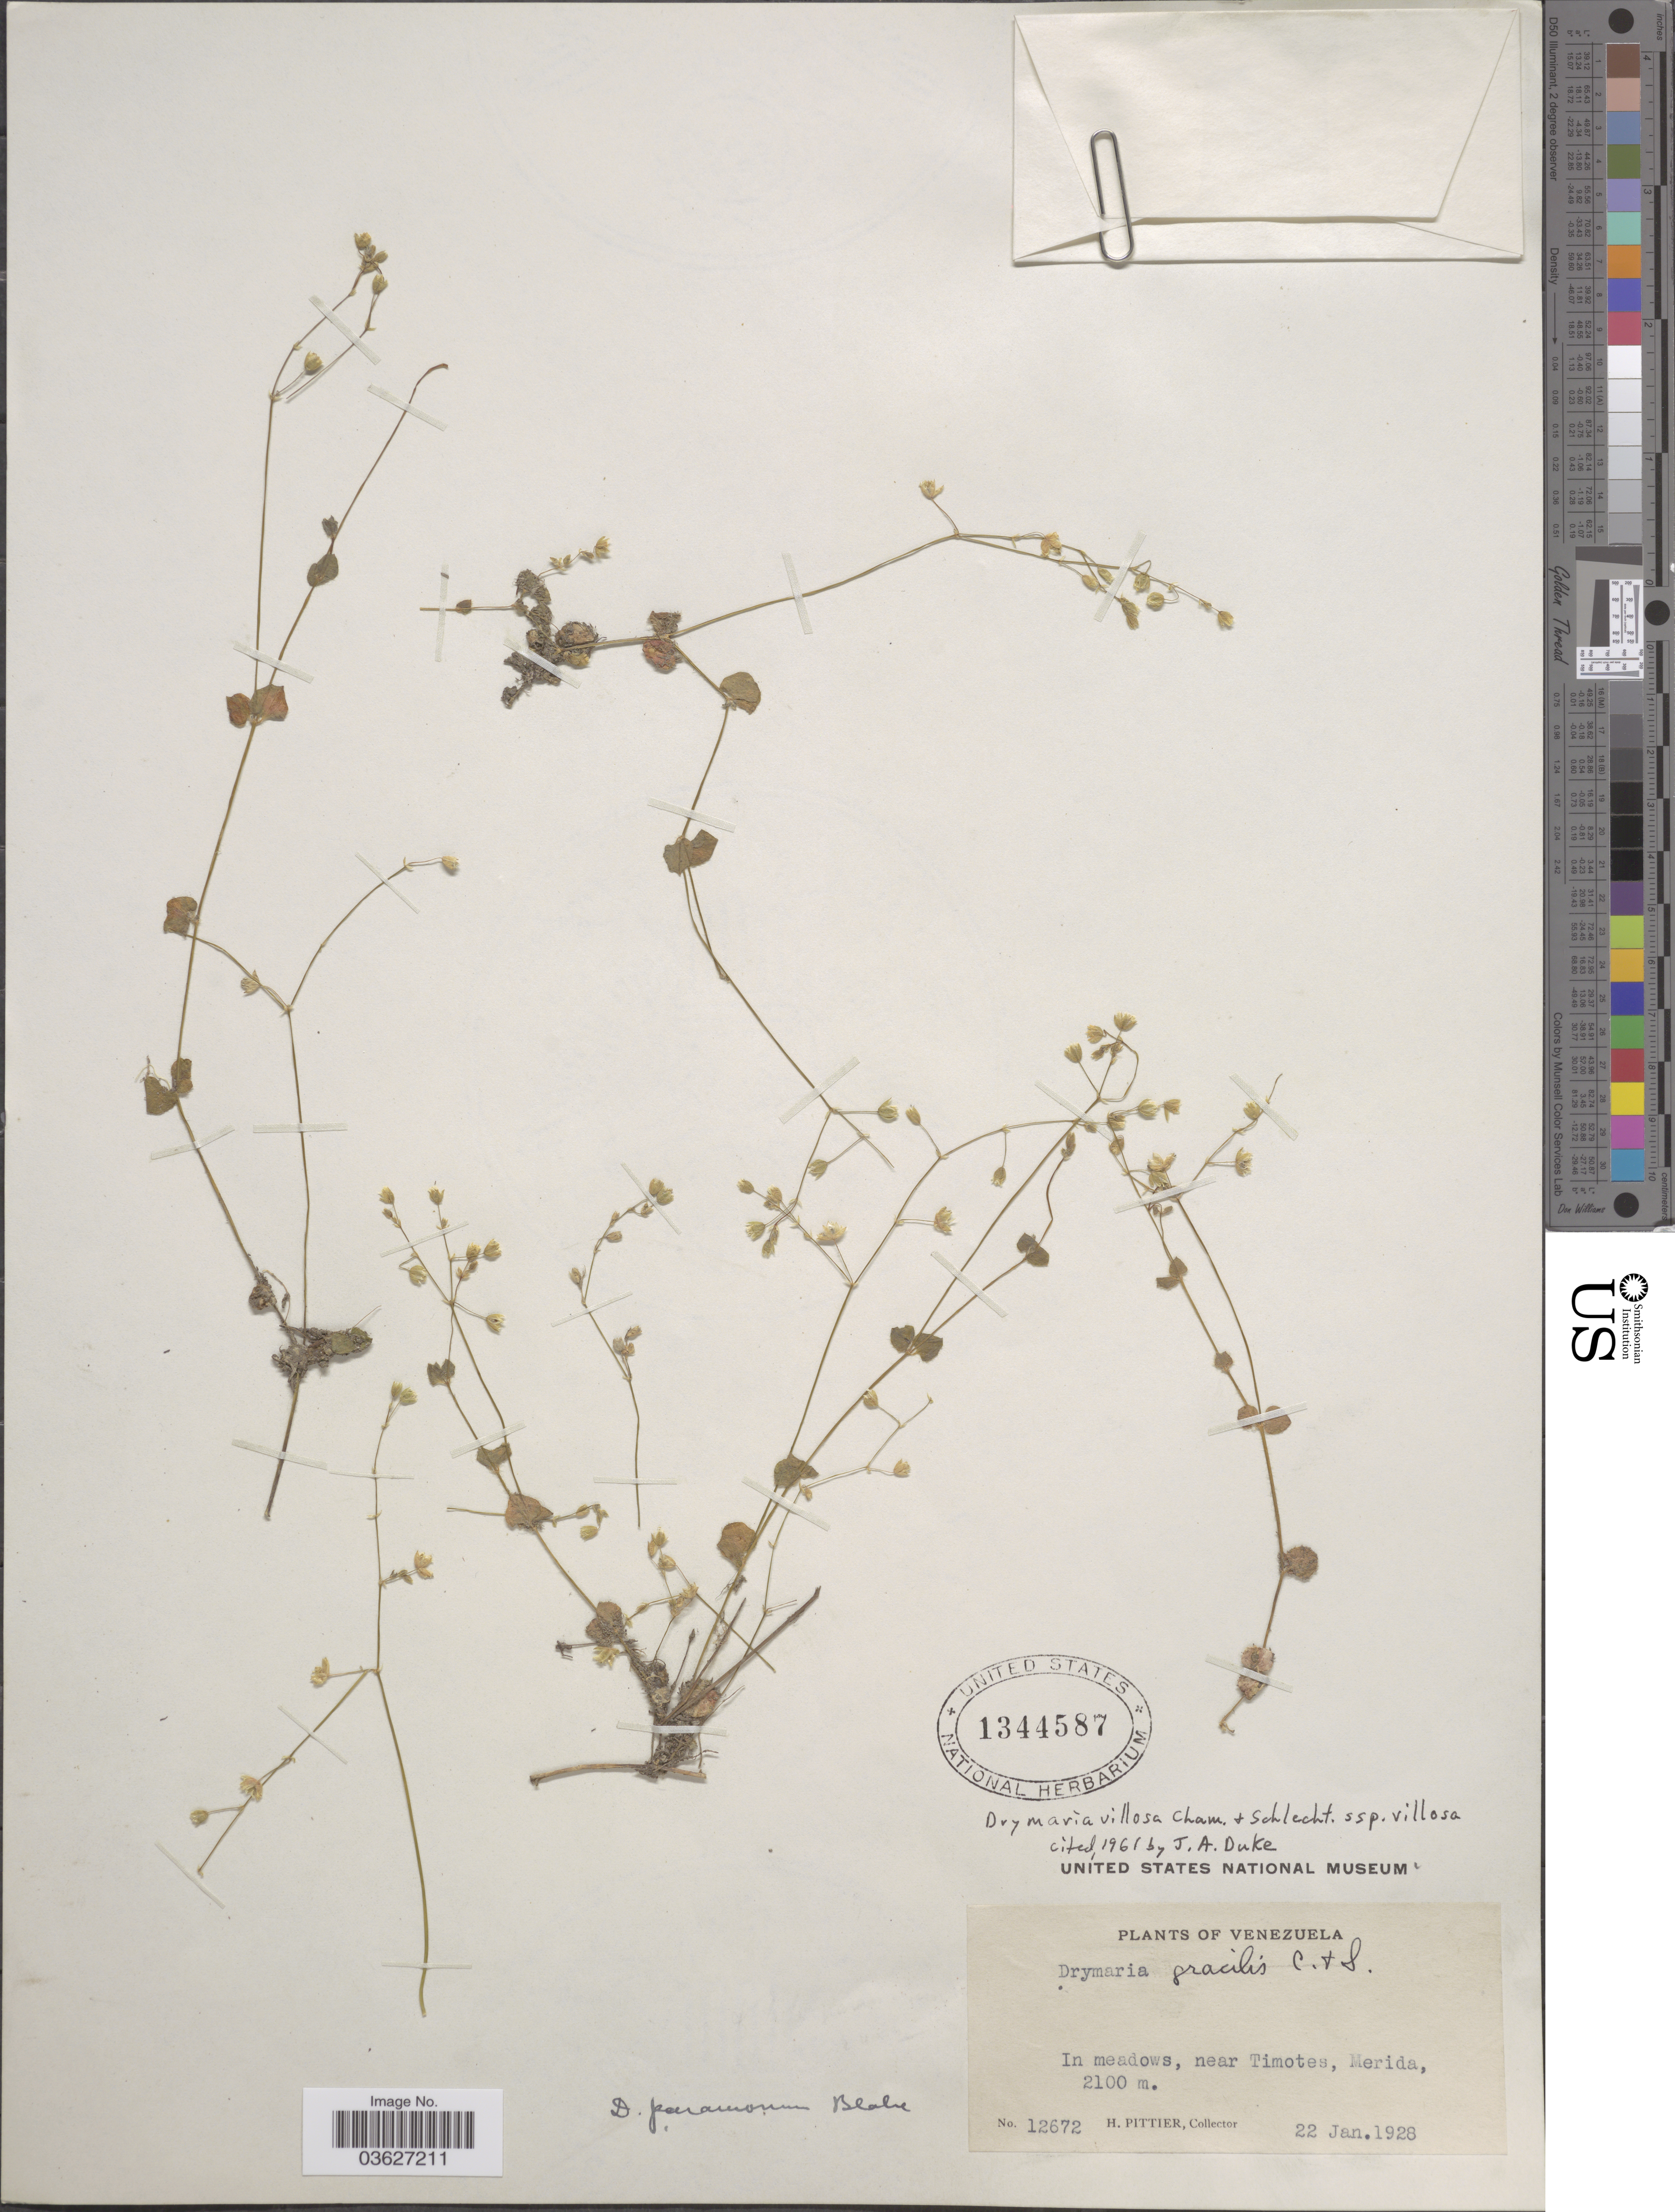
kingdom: Plantae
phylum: Tracheophyta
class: Magnoliopsida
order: Caryophyllales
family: Caryophyllaceae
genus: Drymaria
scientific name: Drymaria villosa subsp. villosa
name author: Cham. & Schltdl.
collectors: H. F. Pittier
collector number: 12672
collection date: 1928-01-22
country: Venezuela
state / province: Mérida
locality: In meadows, near Timotes.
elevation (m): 2100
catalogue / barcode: US 1344587